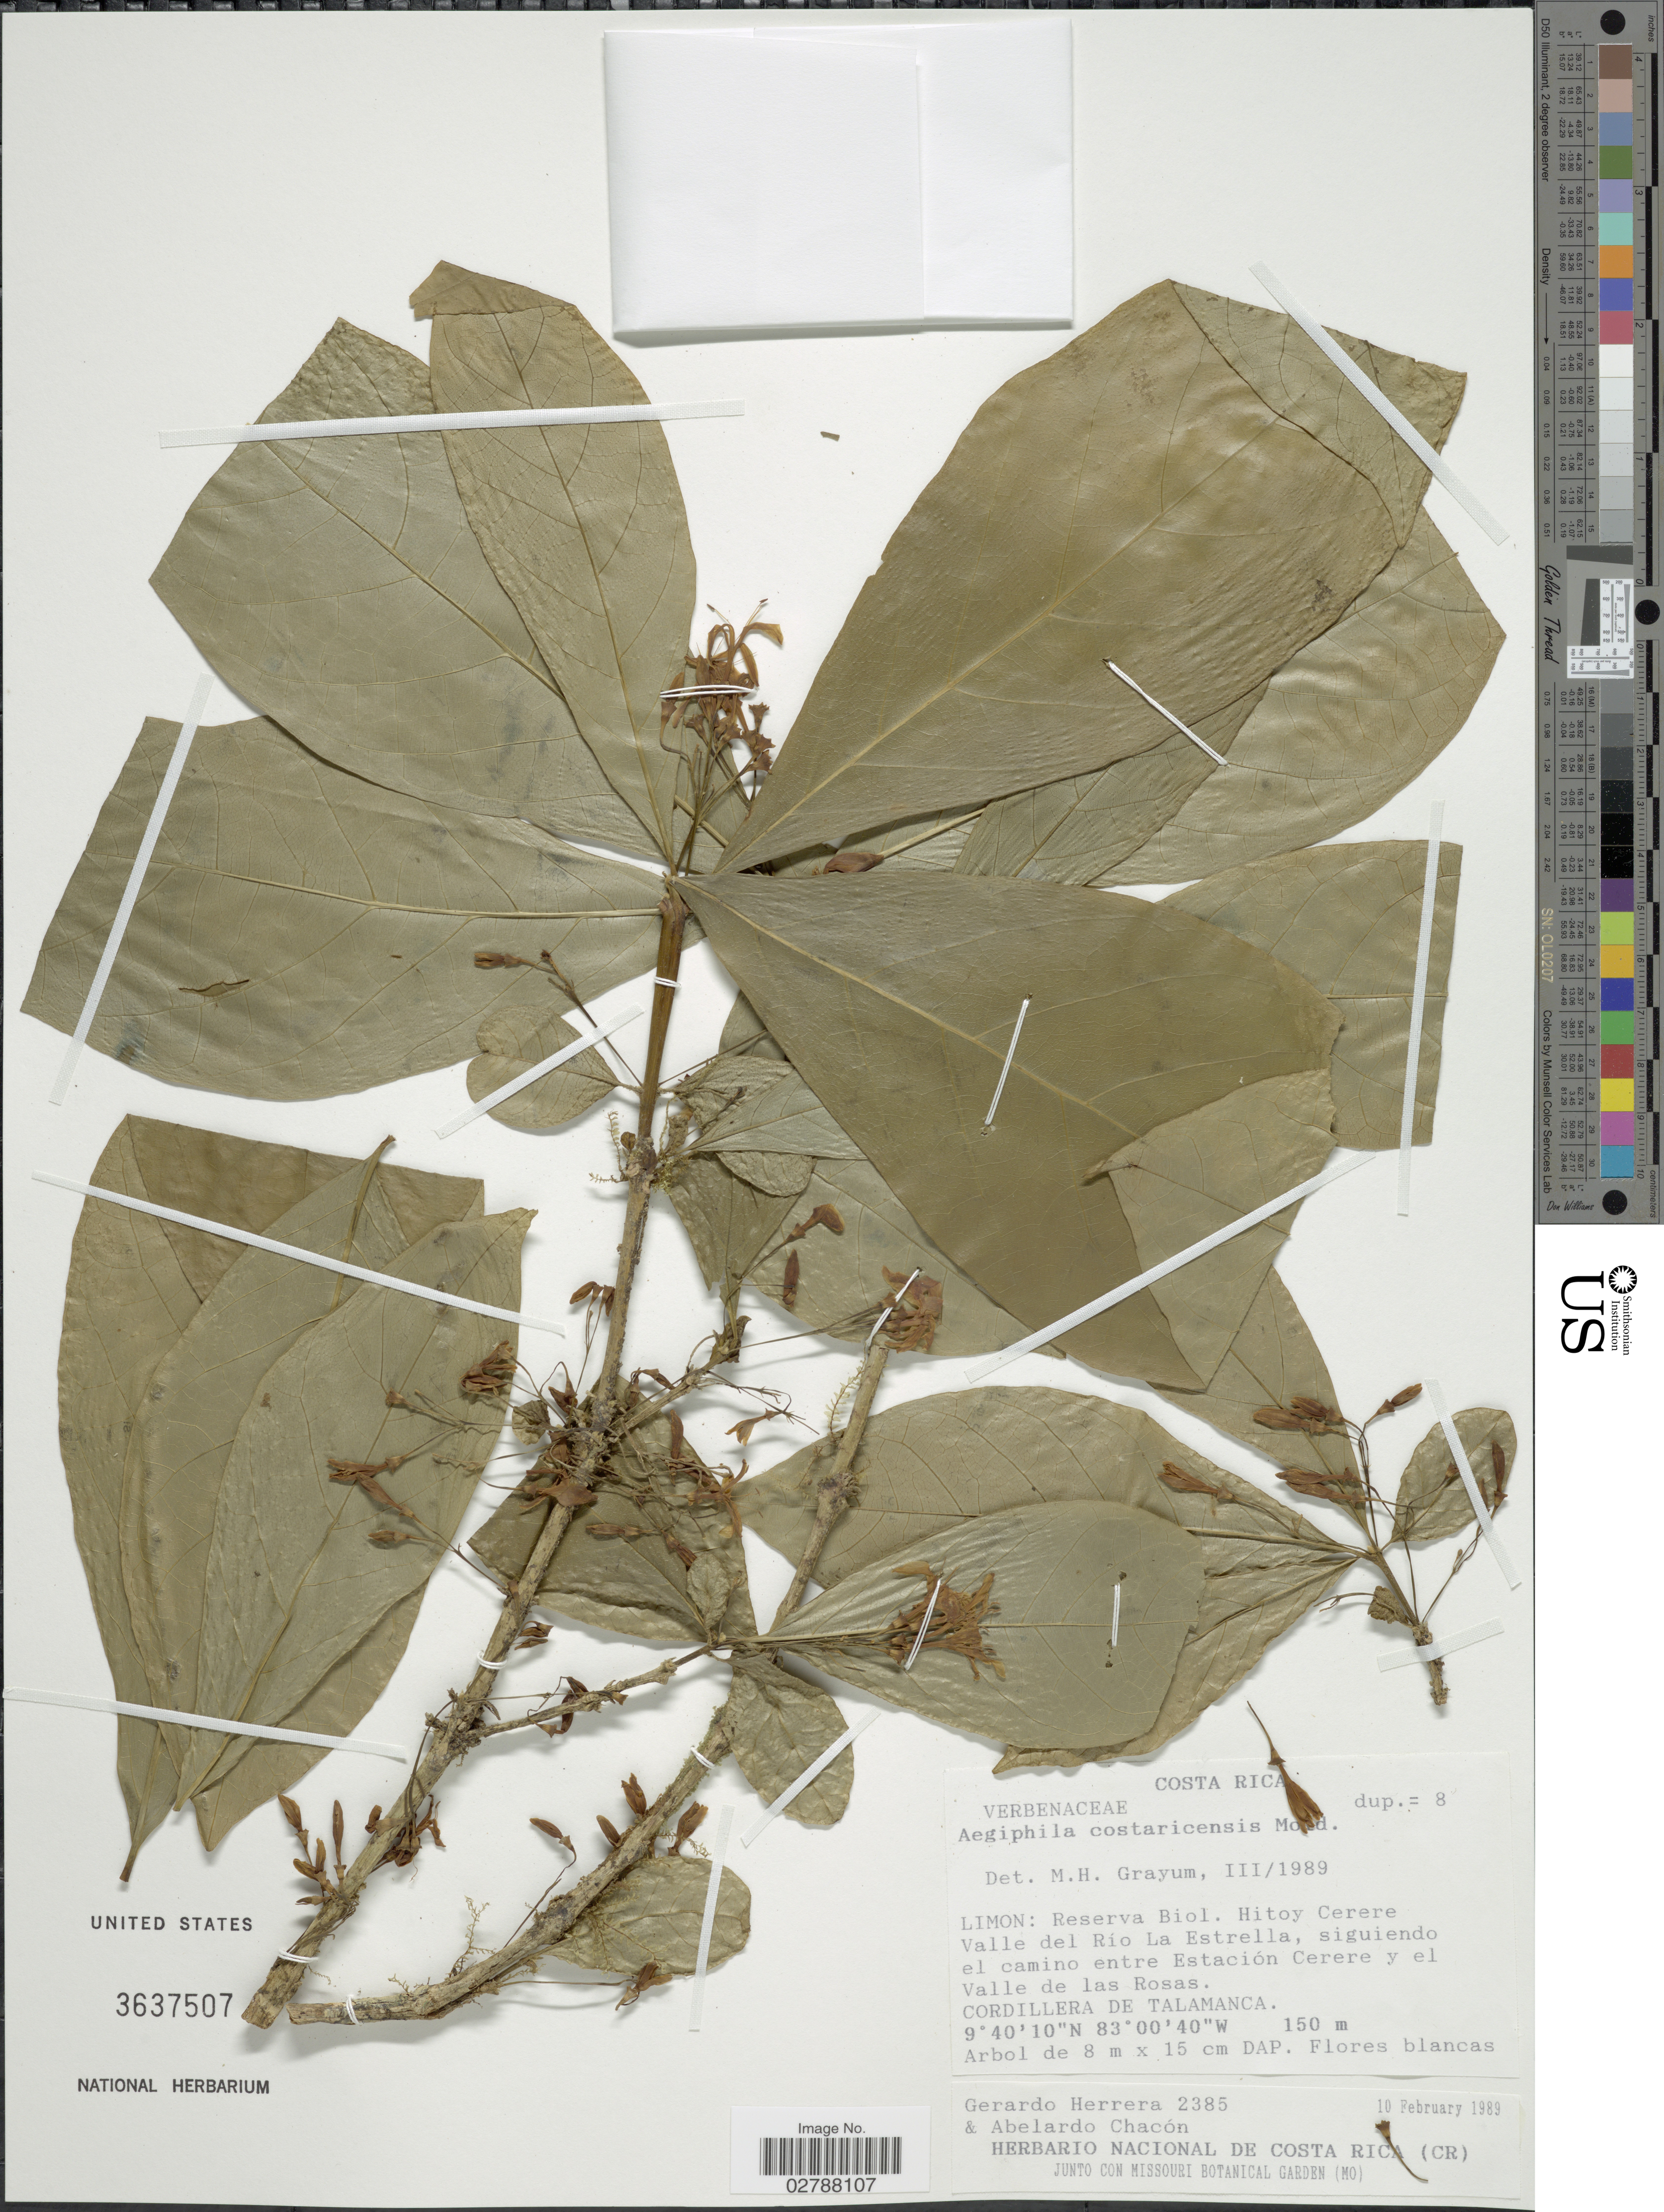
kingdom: Plantae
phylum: Tracheophyta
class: Magnoliopsida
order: Lamiales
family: Lamiaceae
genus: Aegiphila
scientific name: Aegiphila costaricensis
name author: Moldenke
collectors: G. Herrera & A. Chacon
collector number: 2385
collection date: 1989-02-10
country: Costa Rica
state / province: Limón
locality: Limon: Reserva Biol. Hitoy Cerere Valle del Río La Estrella, siguiendo el camino entre Estación Cerere y el Valle de las Rosas. Cordillera de Talamanca.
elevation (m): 150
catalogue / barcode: US 3637507